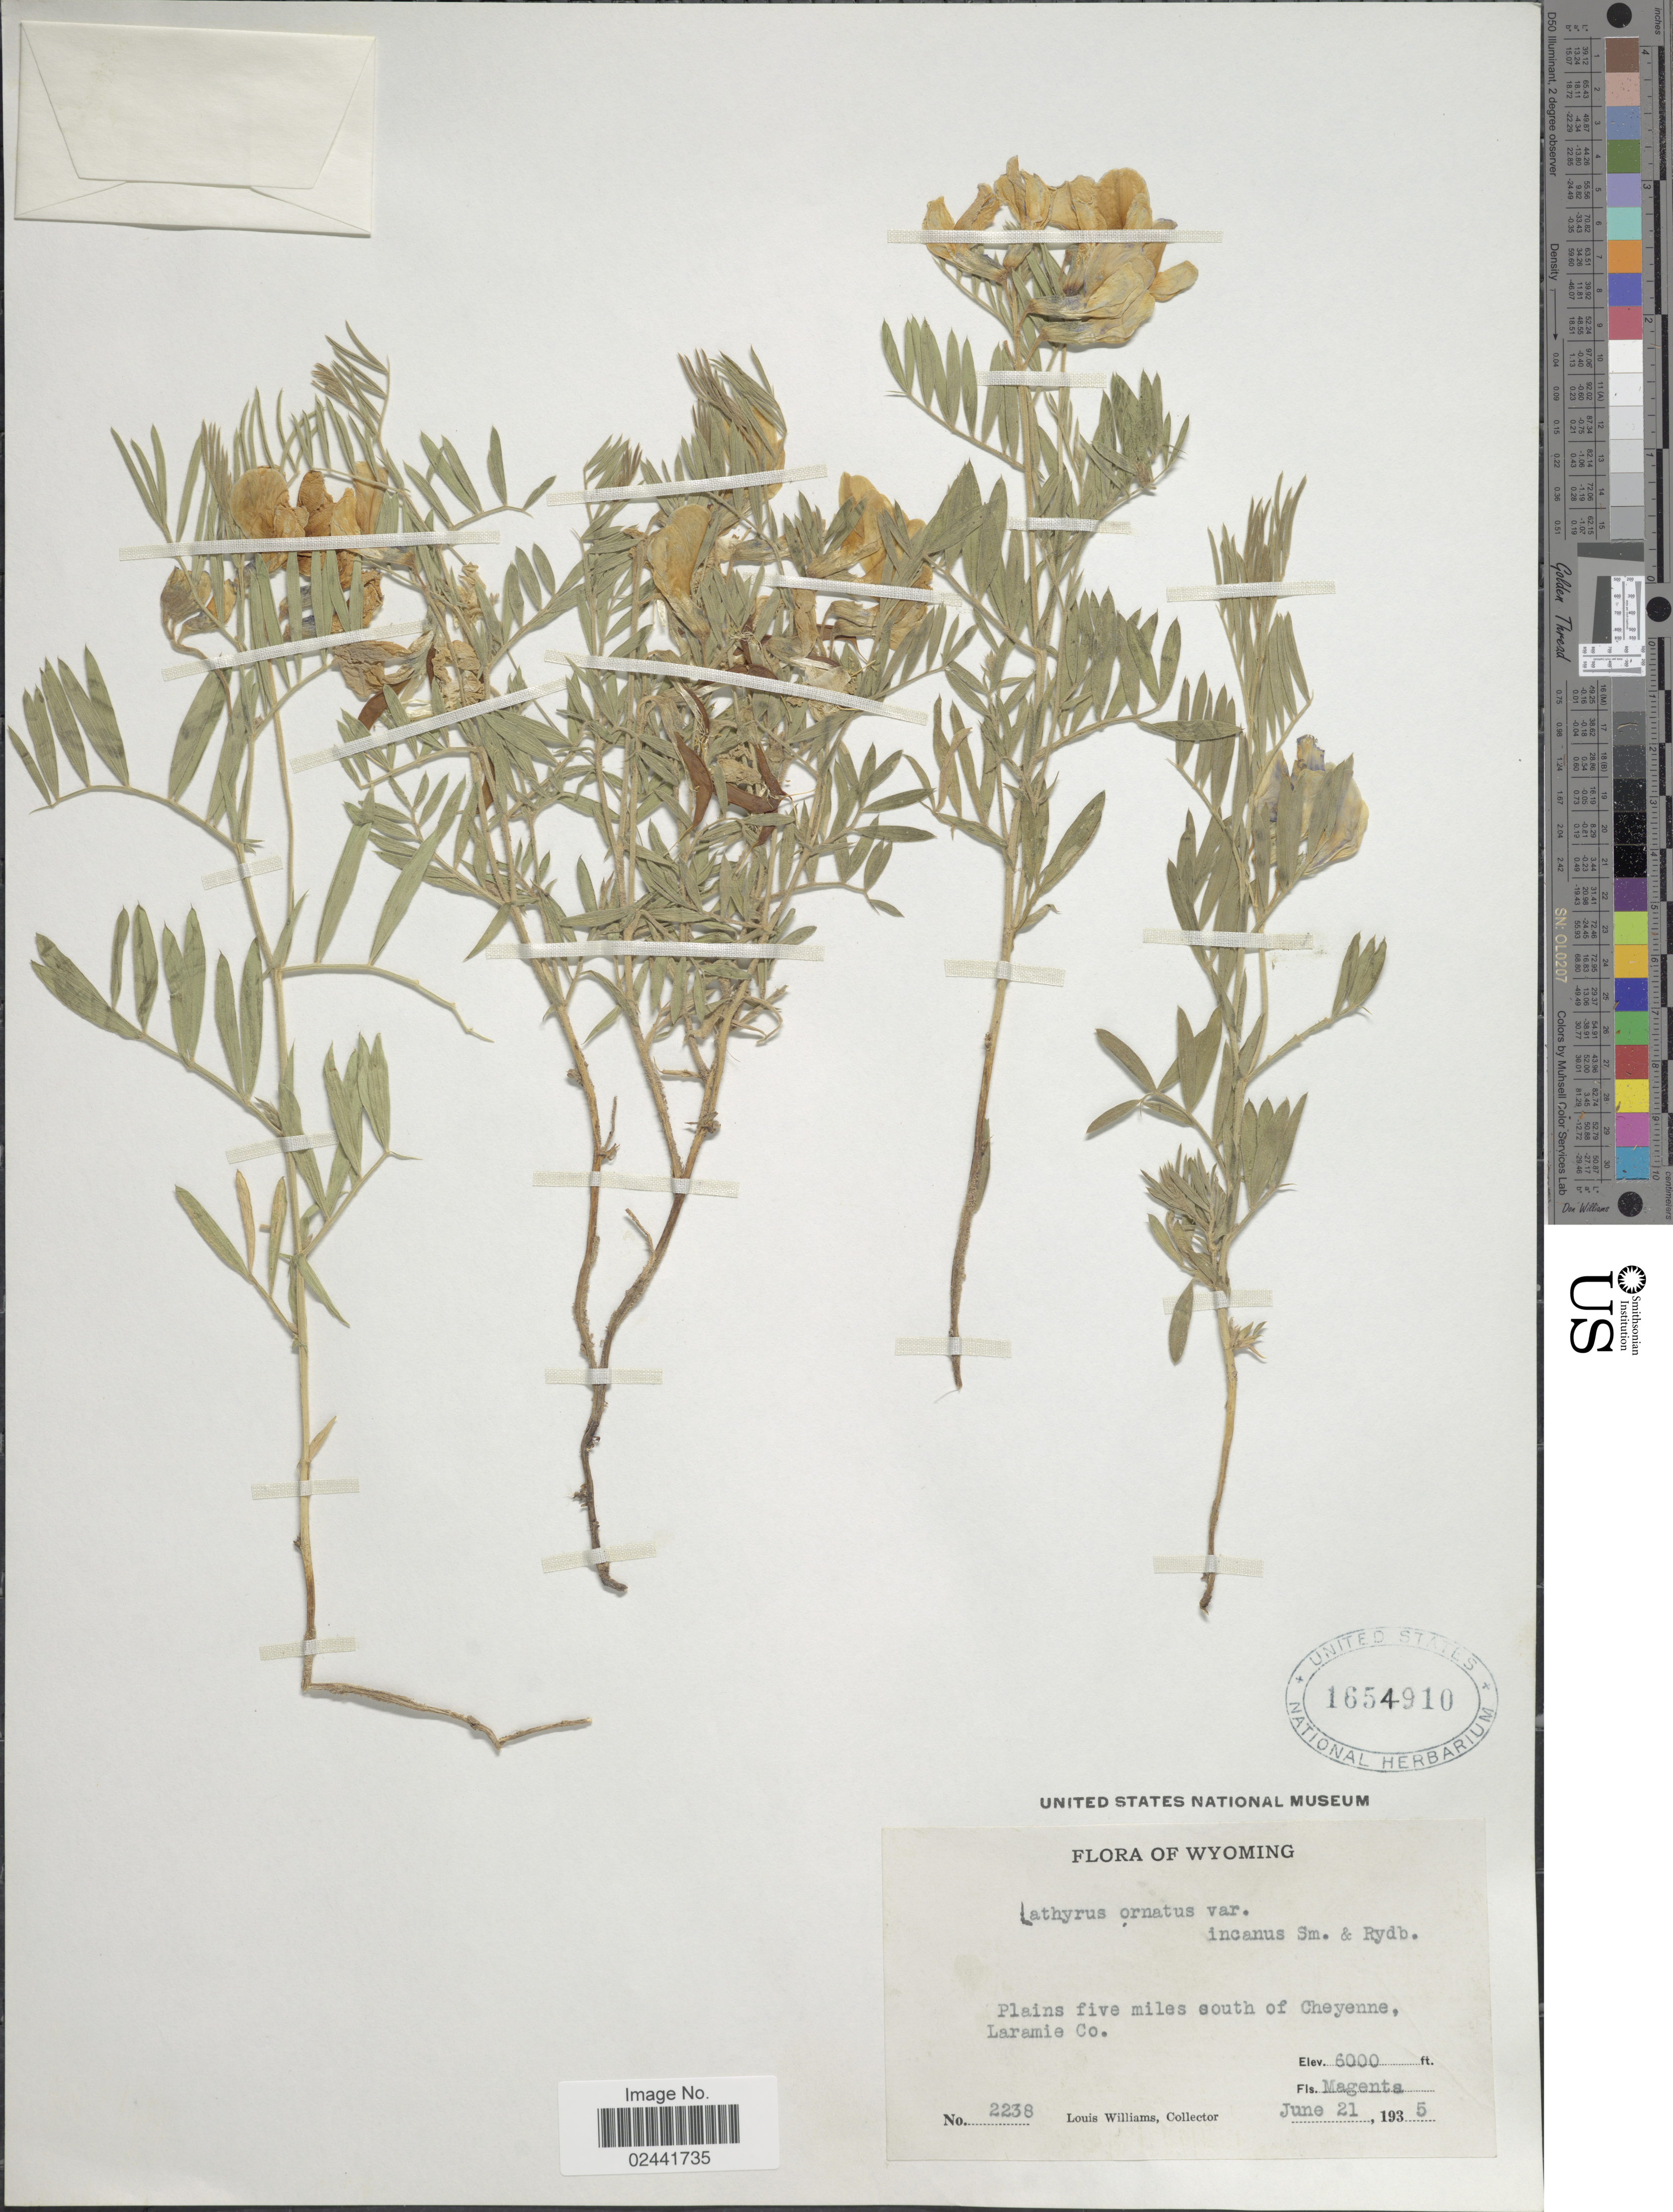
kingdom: Plantae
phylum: Tracheophyta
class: Magnoliopsida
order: Fabales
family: Fabaceae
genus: Lathyrus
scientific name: Lathyrus stipulaceus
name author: (Pursh) Butters & H. St. John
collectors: L. G. Williams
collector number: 2238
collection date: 1935-06-21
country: United States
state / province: Wyoming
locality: Plains five miles south of Cheyenne, Laramie Co.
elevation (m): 1829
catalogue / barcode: US 1654910